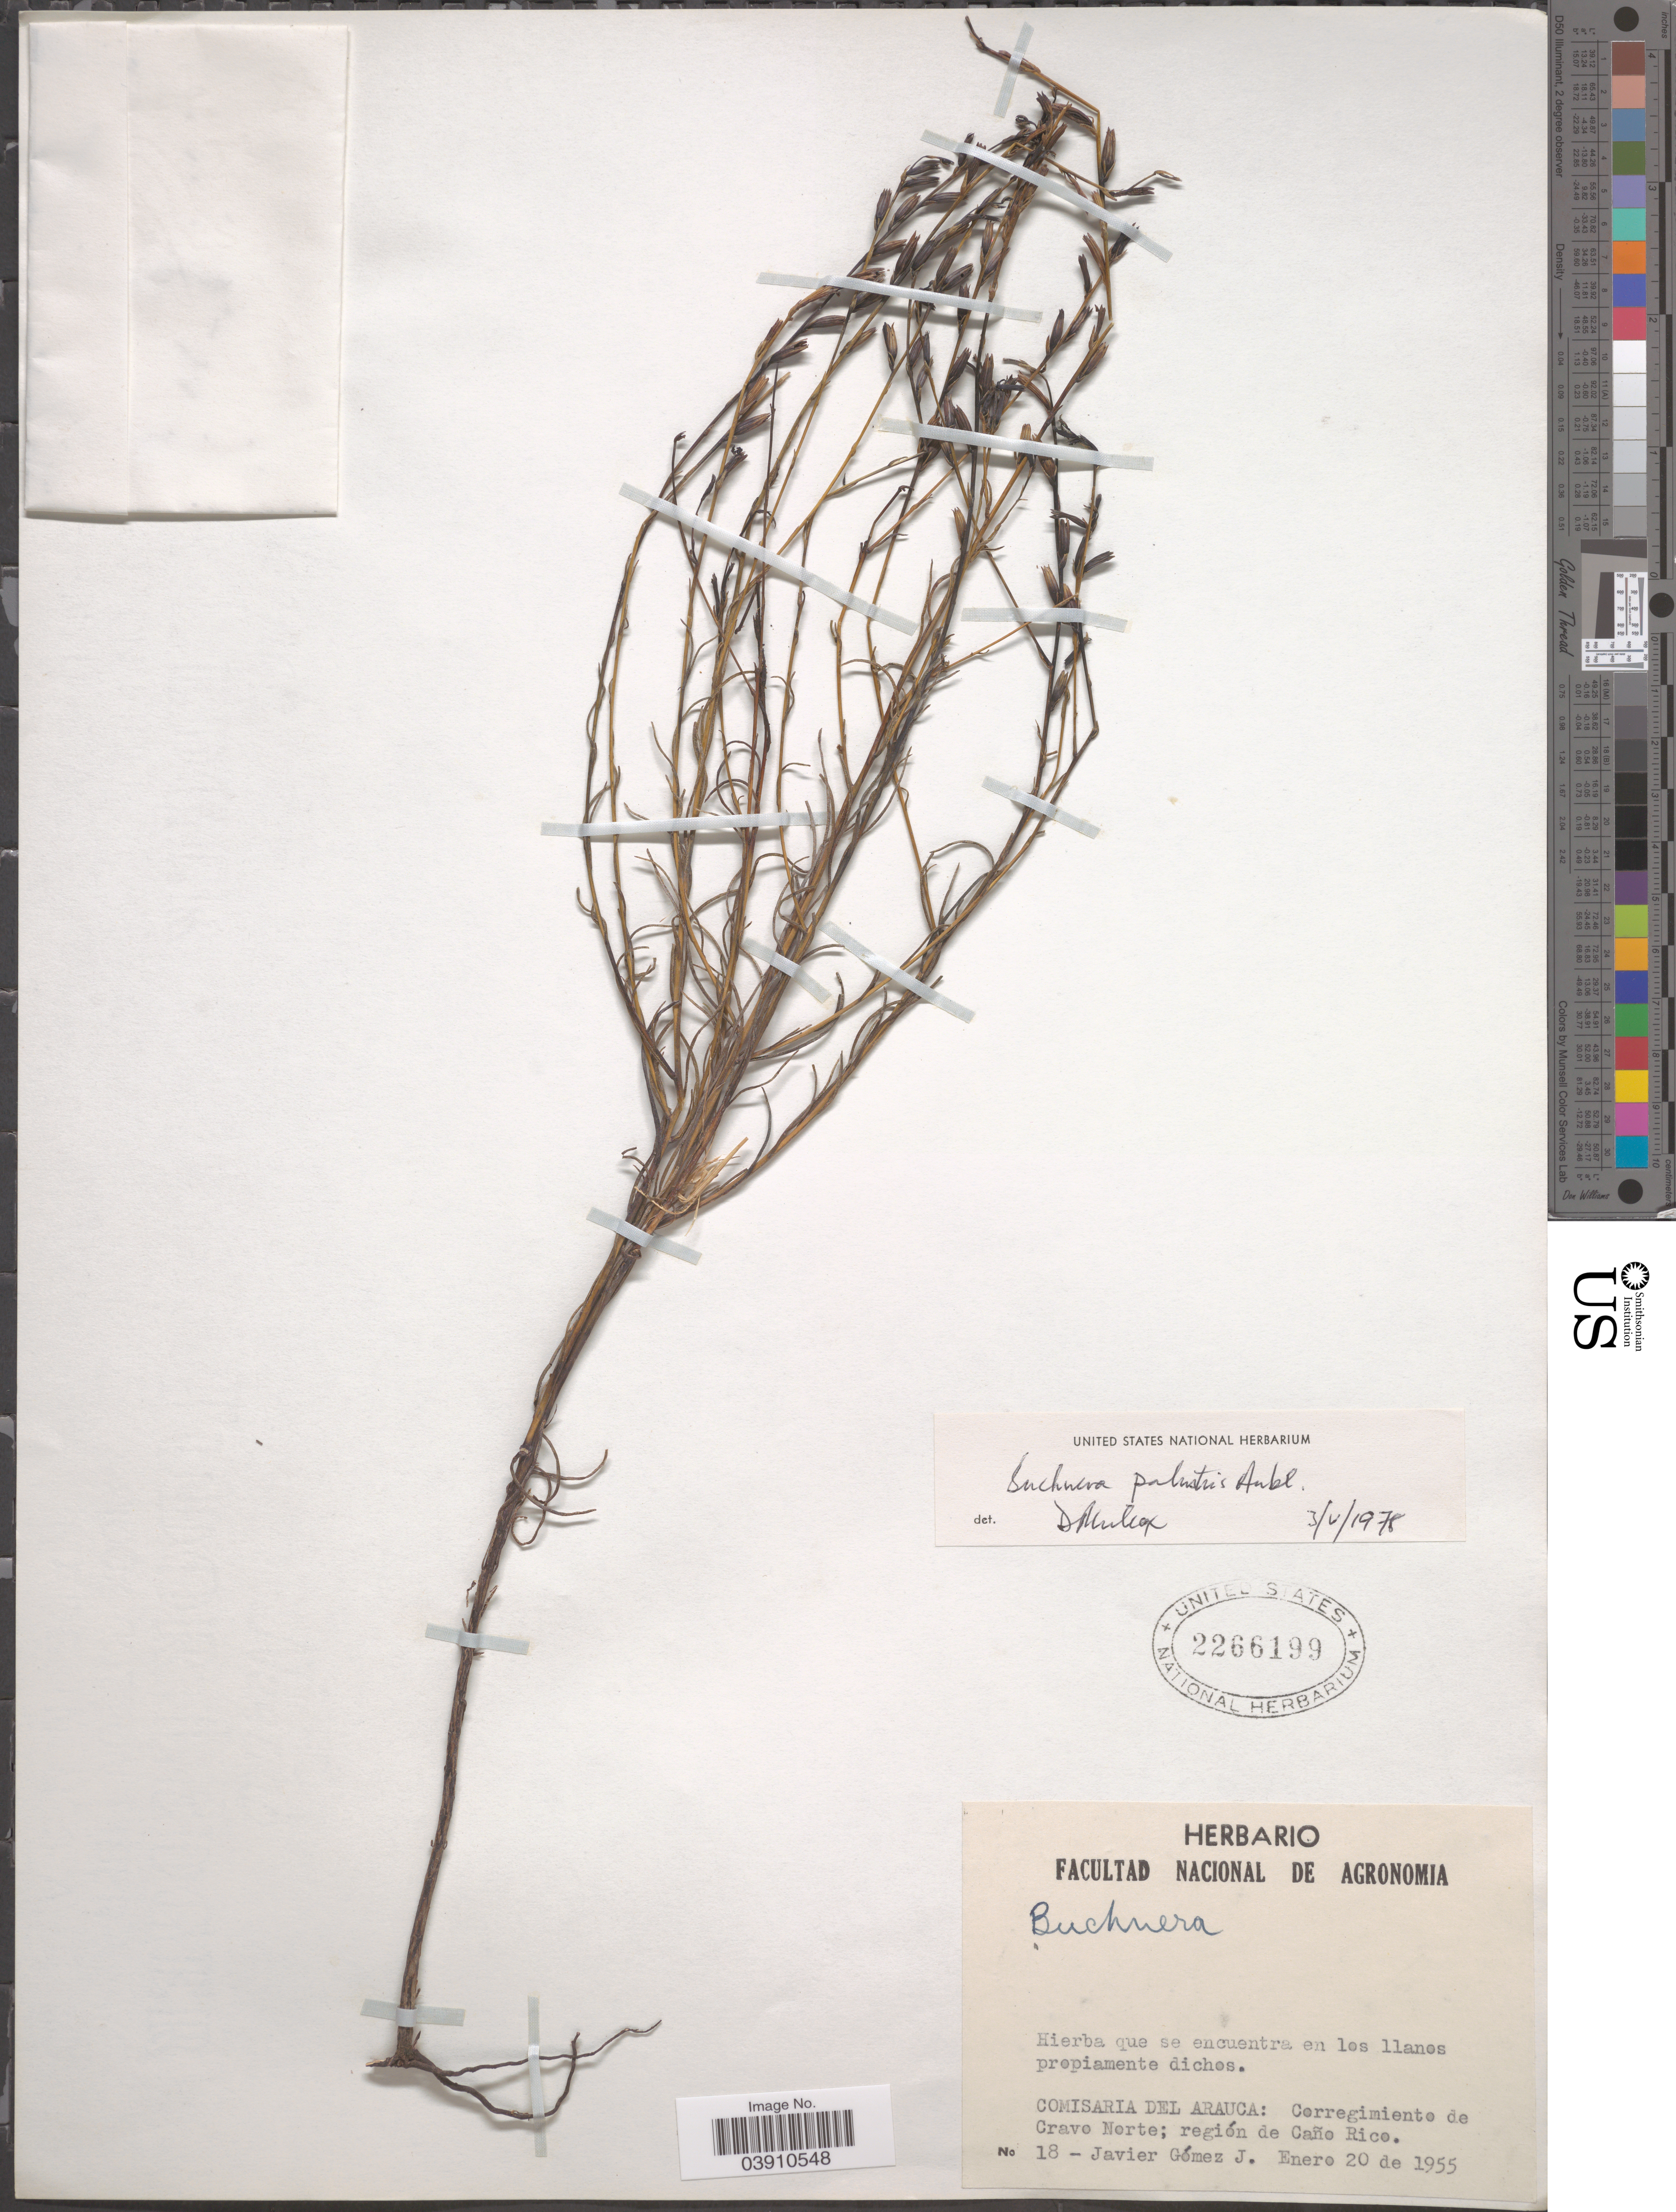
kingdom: Plantae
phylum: Tracheophyta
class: Magnoliopsida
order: Lamiales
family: Orobanchaceae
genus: Buchnera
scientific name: Buchnera palustris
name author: (Aubl.) Spreng.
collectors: G. Javier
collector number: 18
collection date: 1955-01-20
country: Colombia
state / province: Arauca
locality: Comisaria del Arauca: Corregimiento de Cravo Norte; región de Caño Rico.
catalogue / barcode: US 2266199